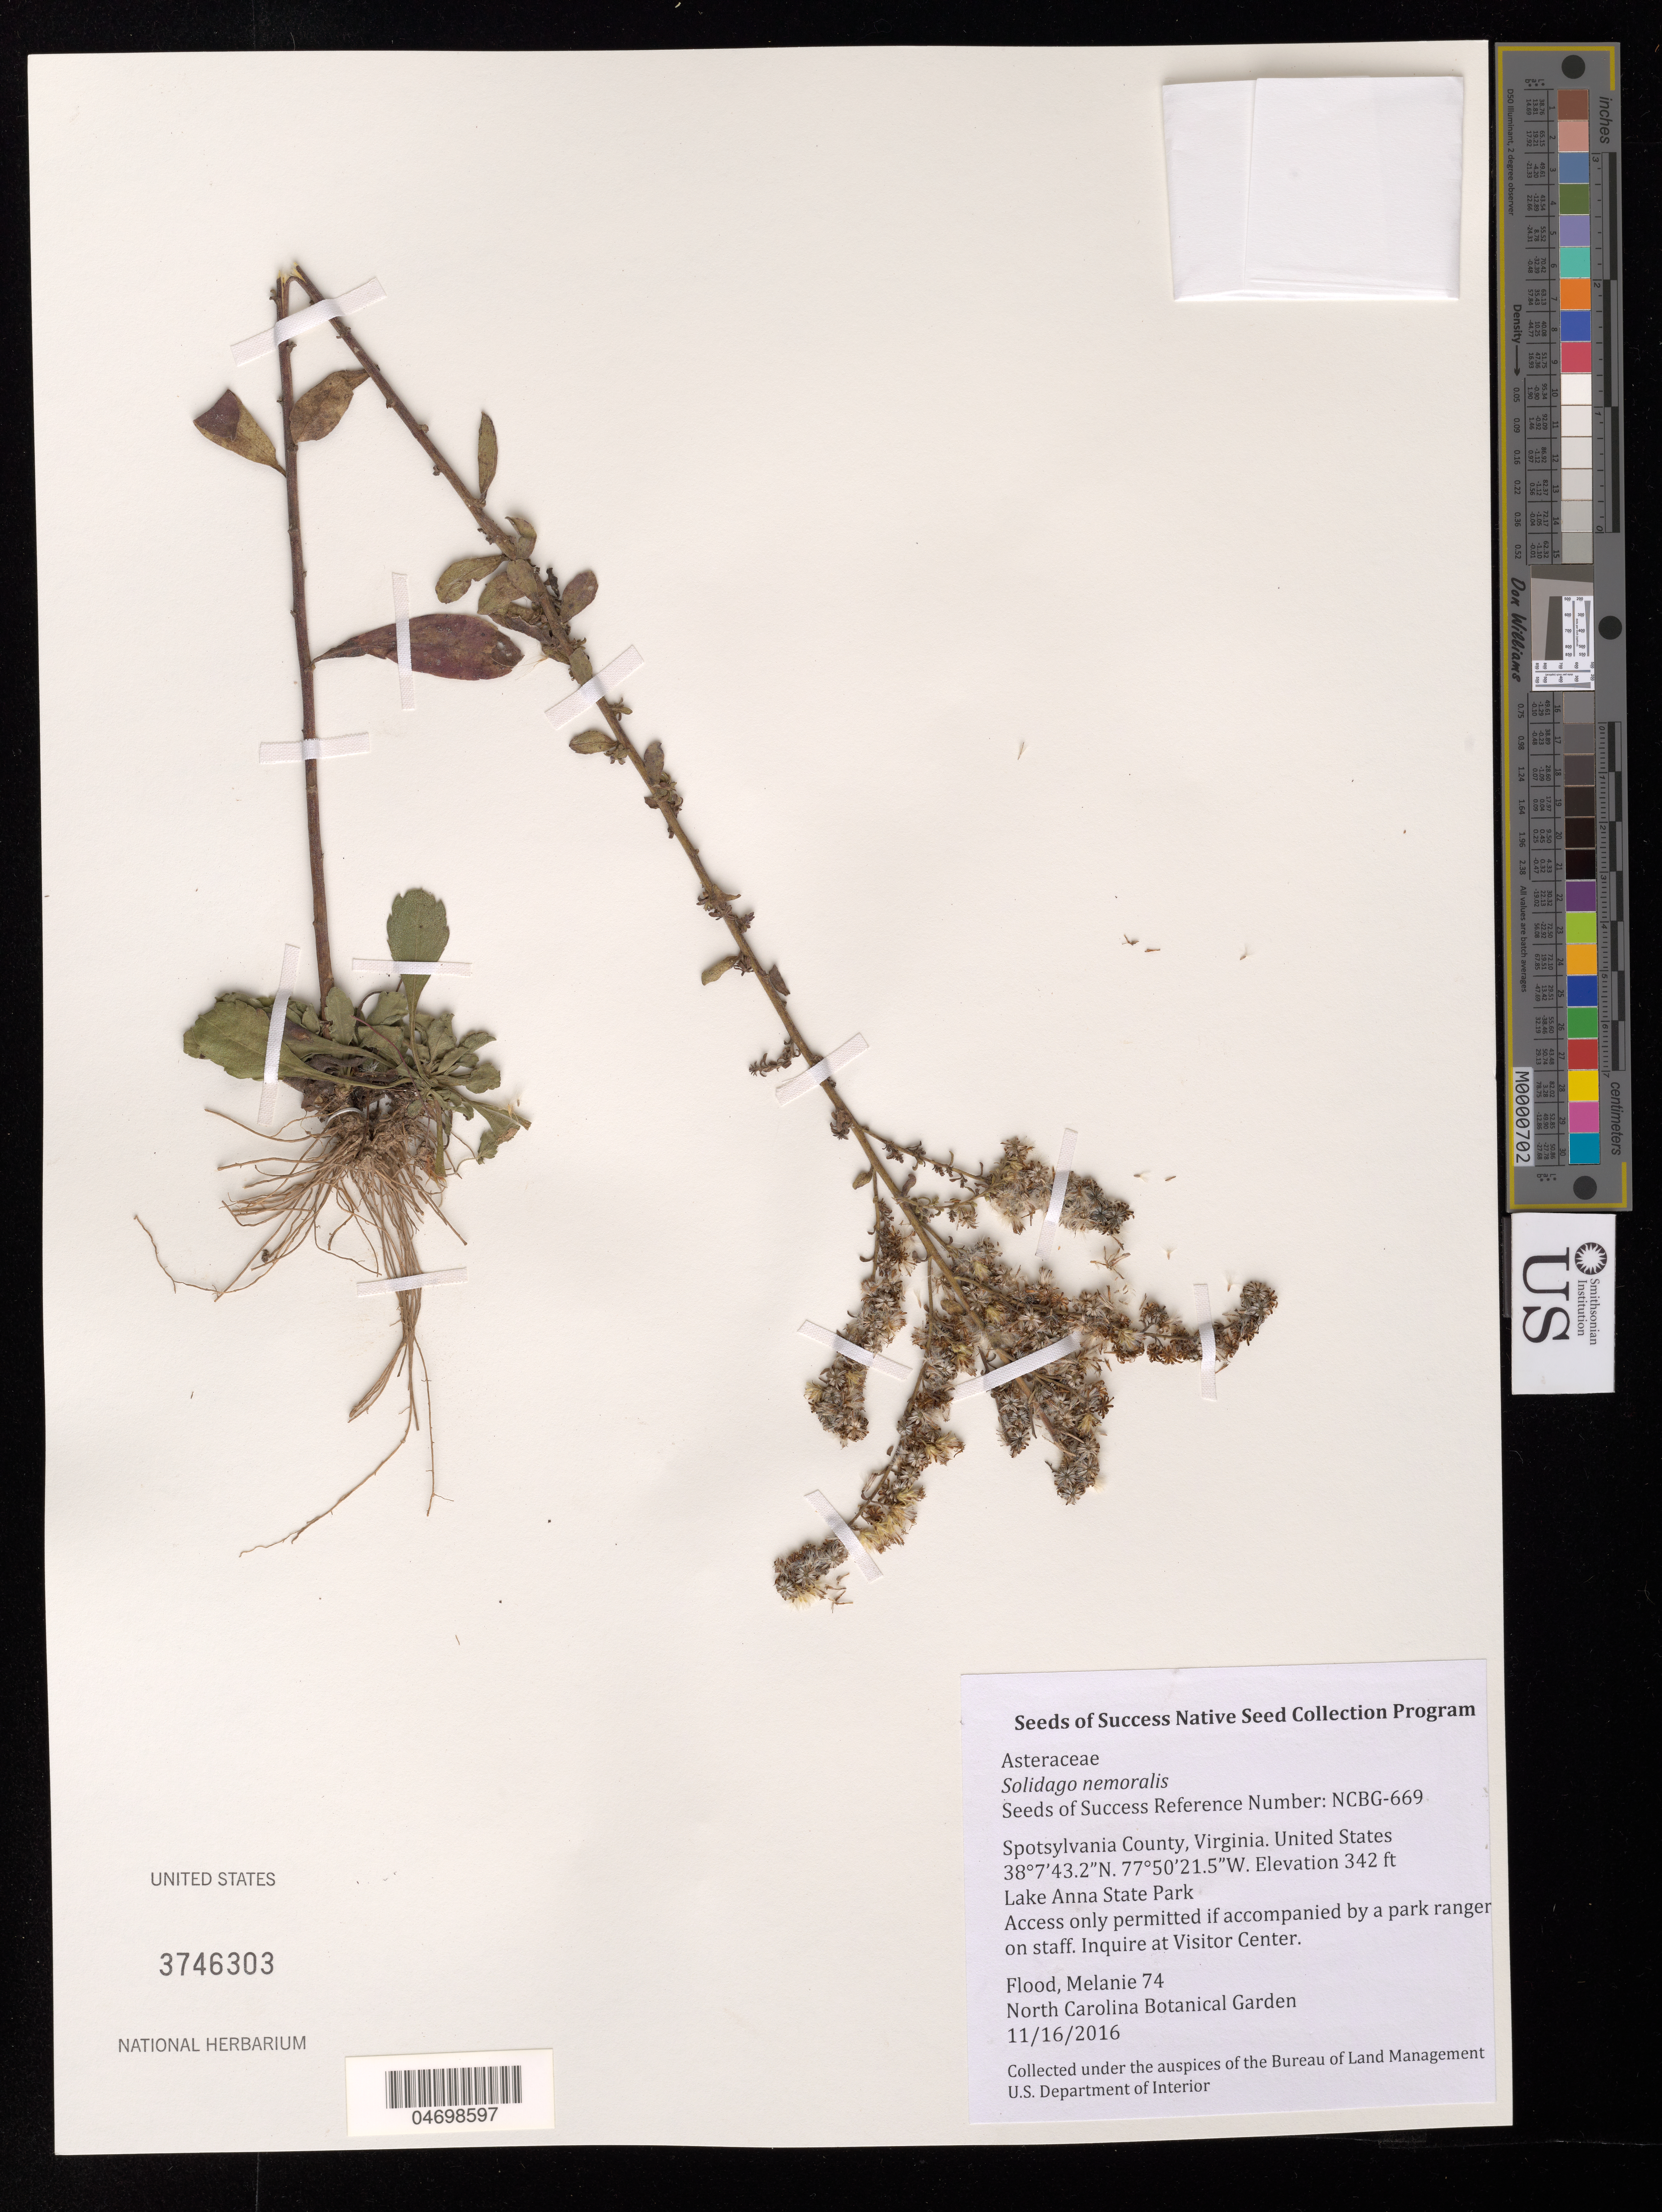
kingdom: Plantae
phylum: Tracheophyta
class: Magnoliopsida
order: Asterales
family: Asteraceae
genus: Solidago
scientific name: Solidago nemoralis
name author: Aiton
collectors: M. Flood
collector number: NCBG-669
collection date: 2016-11-16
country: United States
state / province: Virginia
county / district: Spotsylvania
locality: Lake Anna State Park, Ware Field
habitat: Meadow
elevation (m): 104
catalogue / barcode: US 3746303